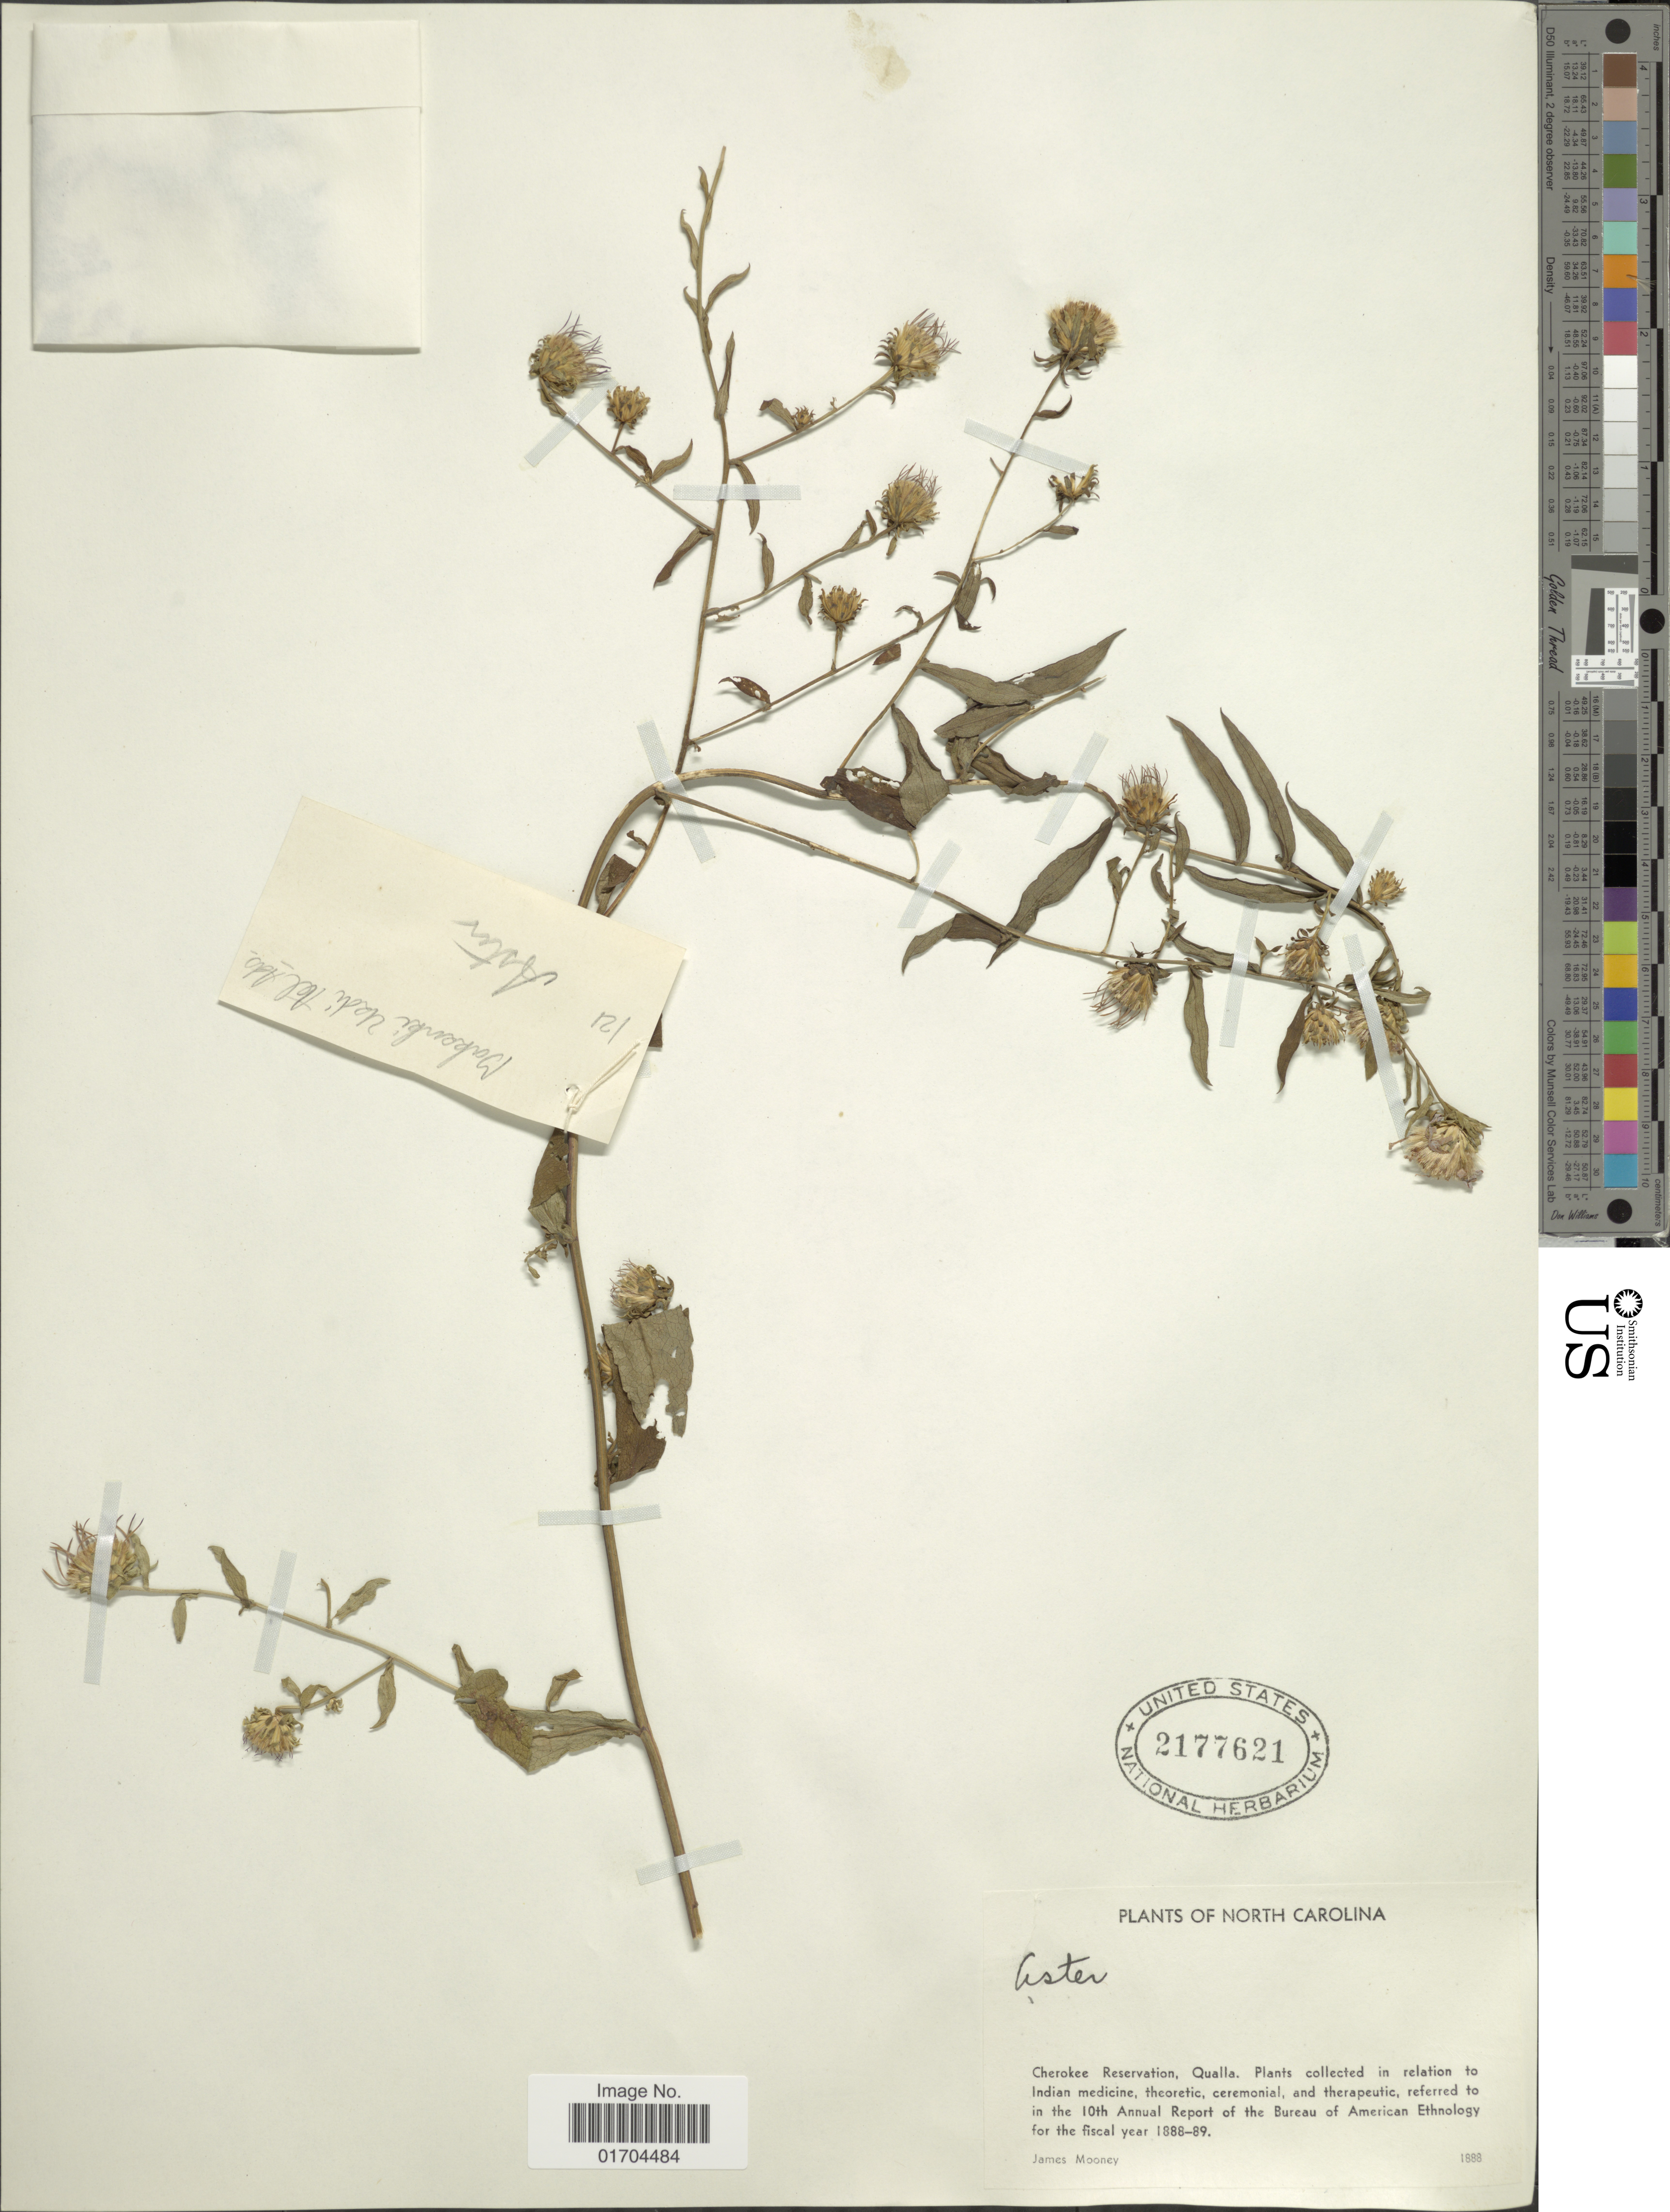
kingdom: Plantae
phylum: Tracheophyta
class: Magnoliopsida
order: Asterales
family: Asteraceae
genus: Symphyotrichum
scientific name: Symphyotrichum sp.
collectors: J. Mooney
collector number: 121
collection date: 1888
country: United States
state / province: North Carolina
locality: Cherokee Reservation, Qualla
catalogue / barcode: US 2177621